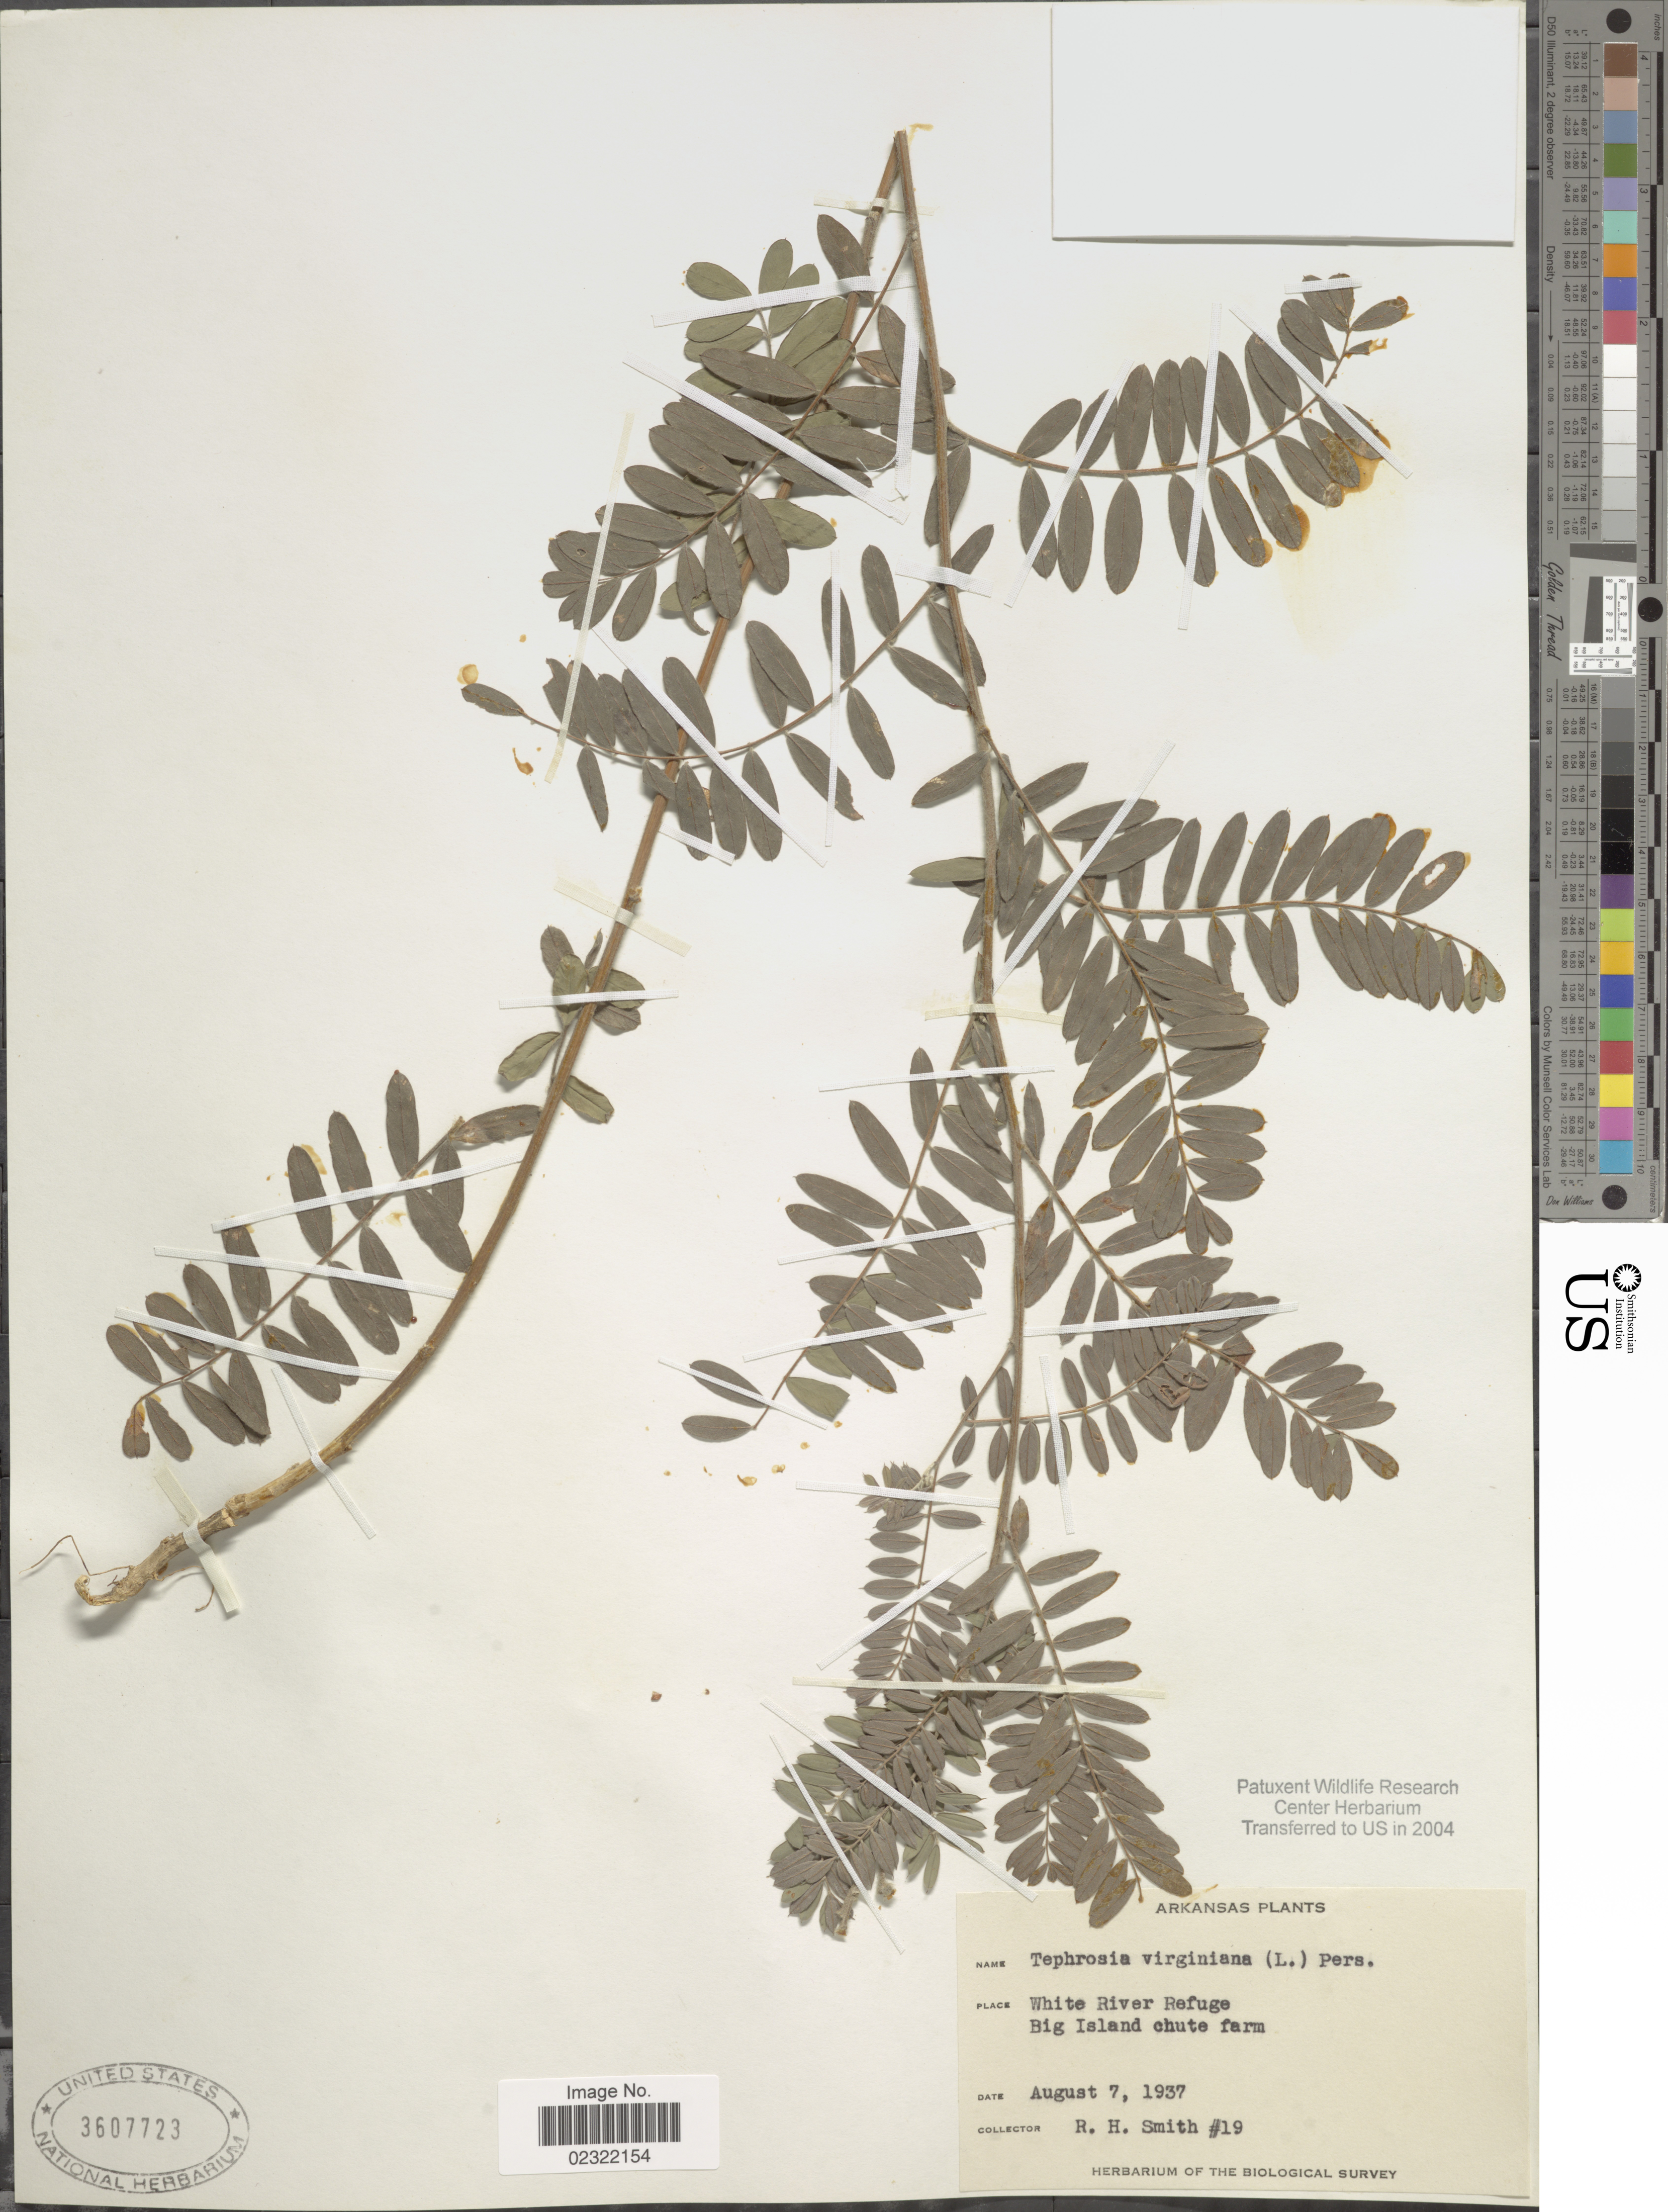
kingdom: Plantae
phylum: Tracheophyta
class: Magnoliopsida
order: Fabales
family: Fabaceae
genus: Tephrosia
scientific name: Tephrosia virginiana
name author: (L.) Pers.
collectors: R. H. Smith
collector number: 19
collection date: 1937-08-07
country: United States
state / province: Arkansas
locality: White River Refuge Big Island chute farm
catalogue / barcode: US 3607723